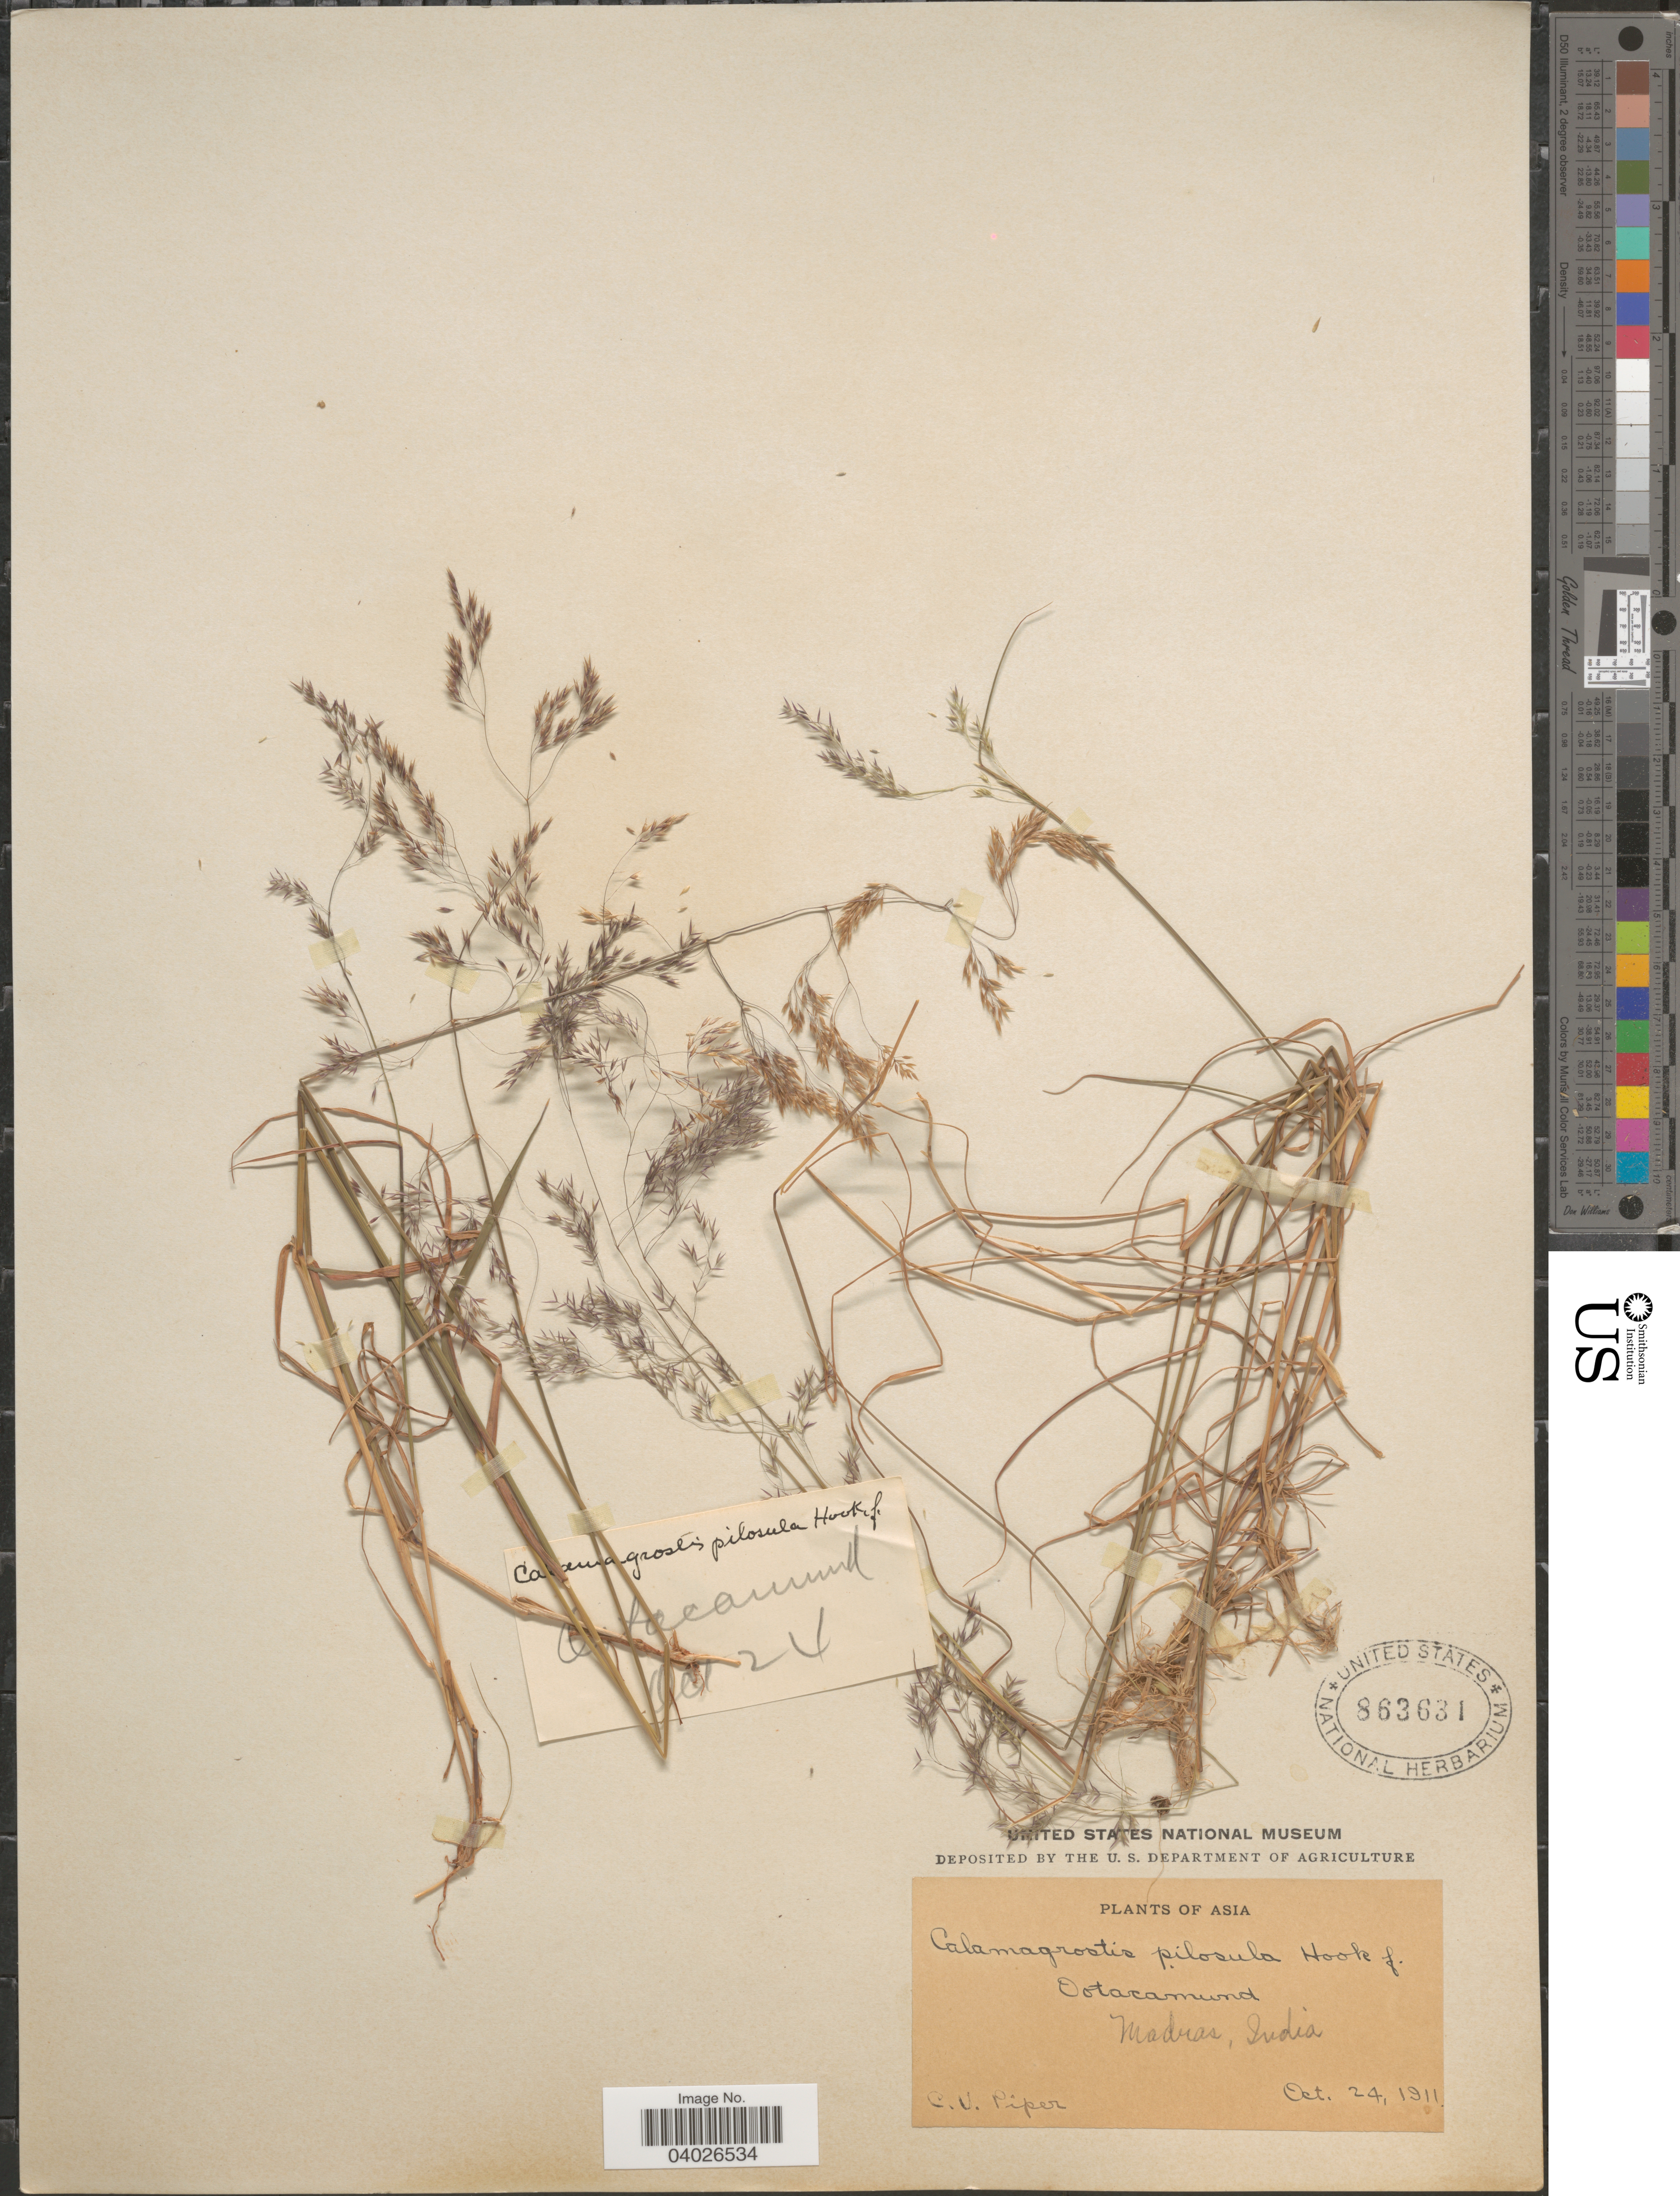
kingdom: Plantae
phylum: Tracheophyta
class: Liliopsida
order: Poales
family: Poaceae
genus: Agrostis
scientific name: Agrostis pilosula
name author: Trin.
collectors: C. V. Piper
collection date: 1911-10-24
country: India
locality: Ootacamund. Madras.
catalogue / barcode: US 863631